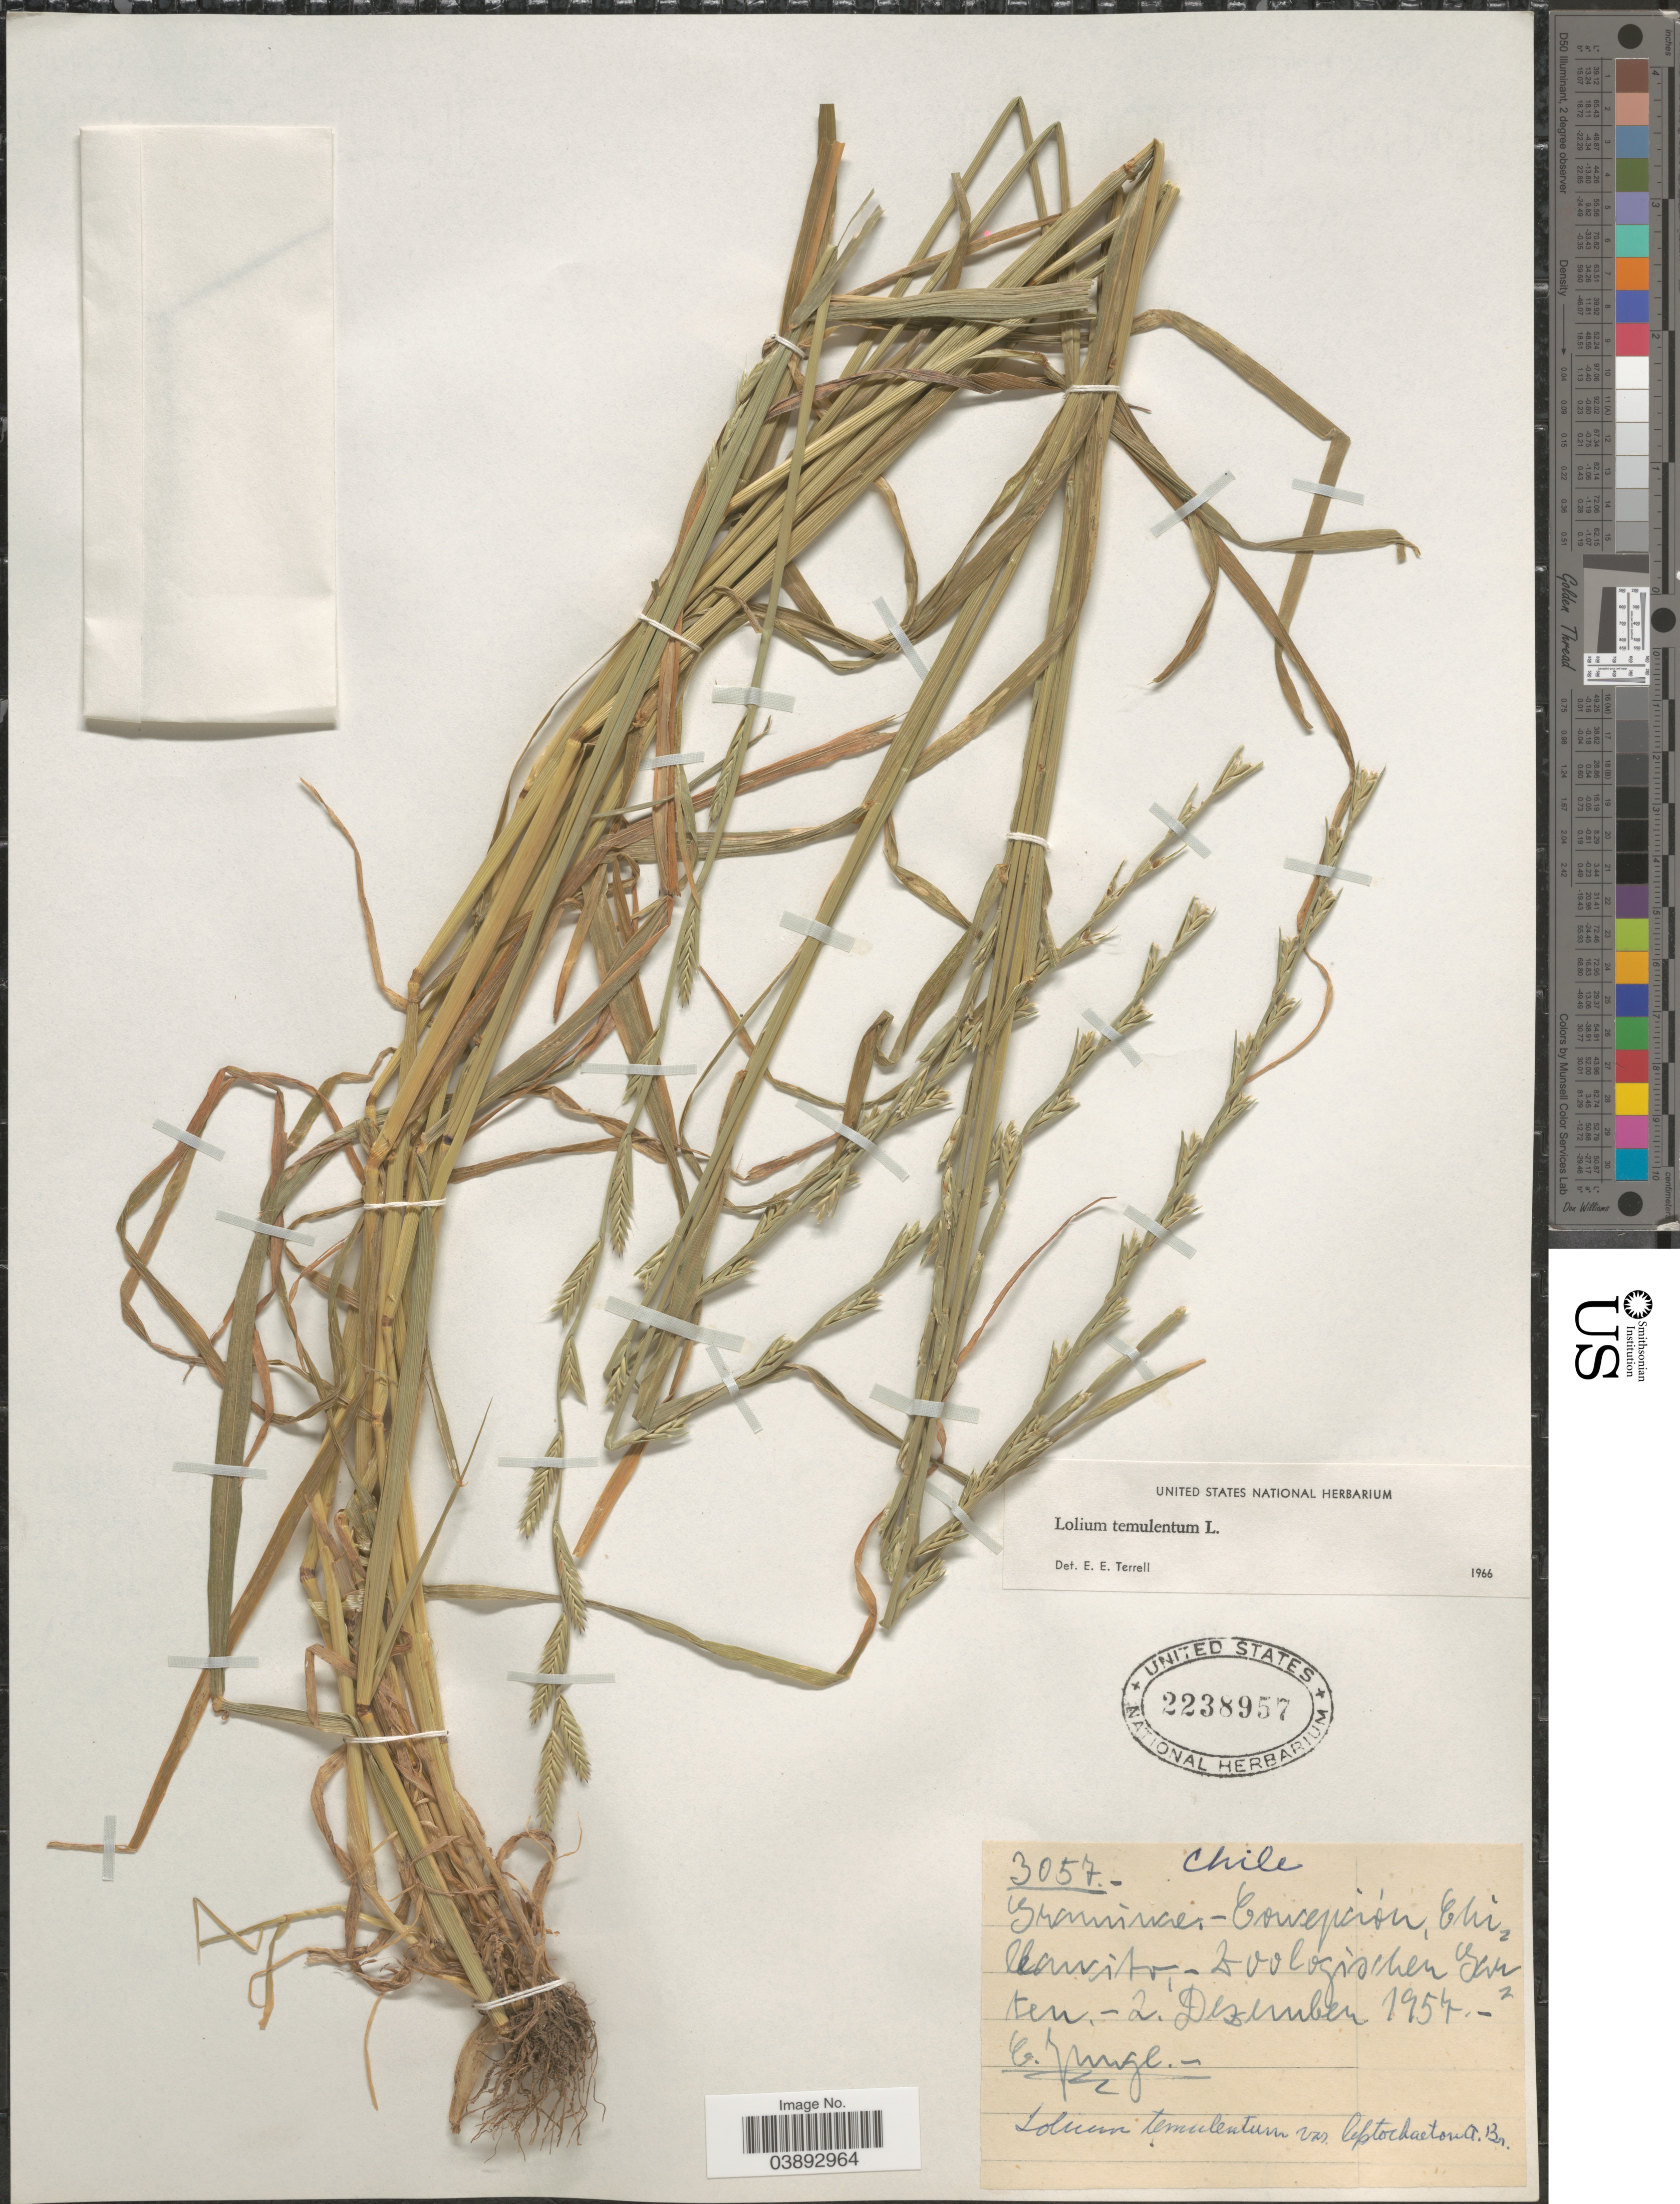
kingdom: Plantae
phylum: Tracheophyta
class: Liliopsida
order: Poales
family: Poaceae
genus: Lolium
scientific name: Lolium temulentum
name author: L.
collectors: E. Junge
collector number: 3057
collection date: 1957-12-02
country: Chile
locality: Concepción, Chillancito, - Zoologischen Garten.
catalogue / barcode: US 2238957